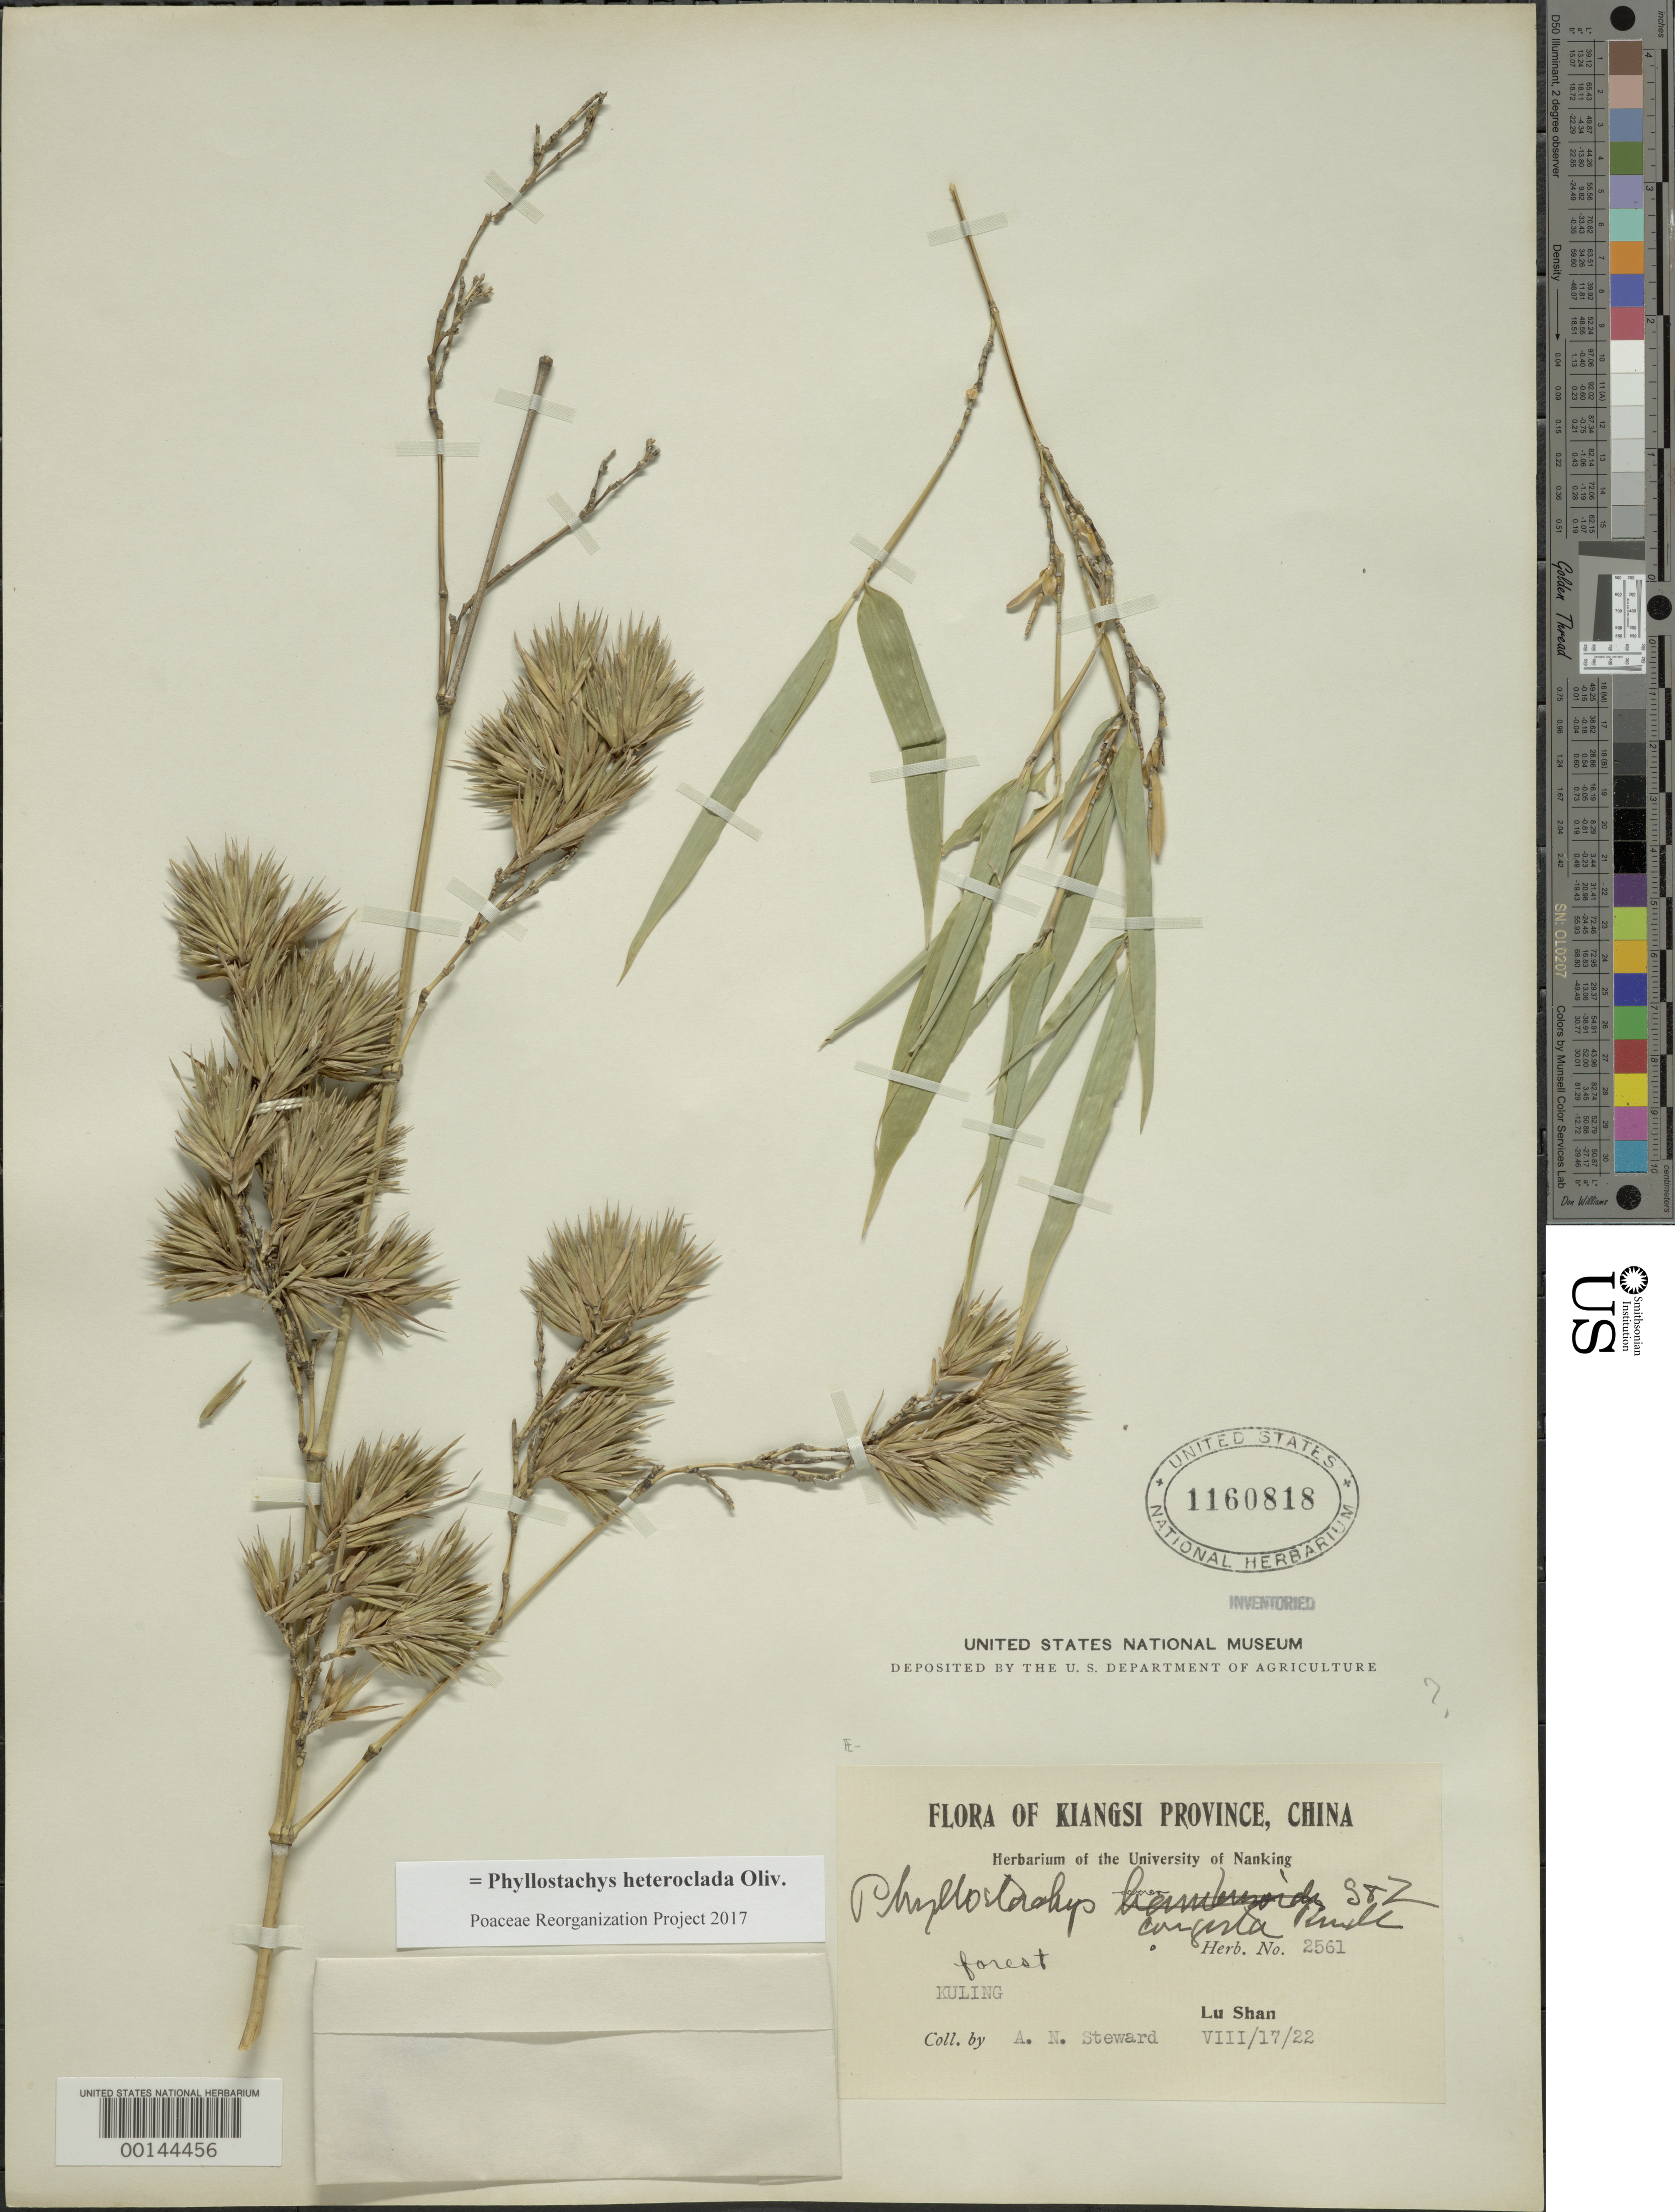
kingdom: Plantae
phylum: Tracheophyta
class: Liliopsida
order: Poales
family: Poaceae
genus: Phyllostachys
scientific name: Phyllostachys sulphurea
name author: (Carrière) Rivière & C. Rivière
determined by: Poaceae Reorganization Project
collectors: A. N. Steward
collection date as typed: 17 Aug 1922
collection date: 1922-08-17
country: China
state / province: Jiangsu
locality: Lu shan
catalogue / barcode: US 1160818